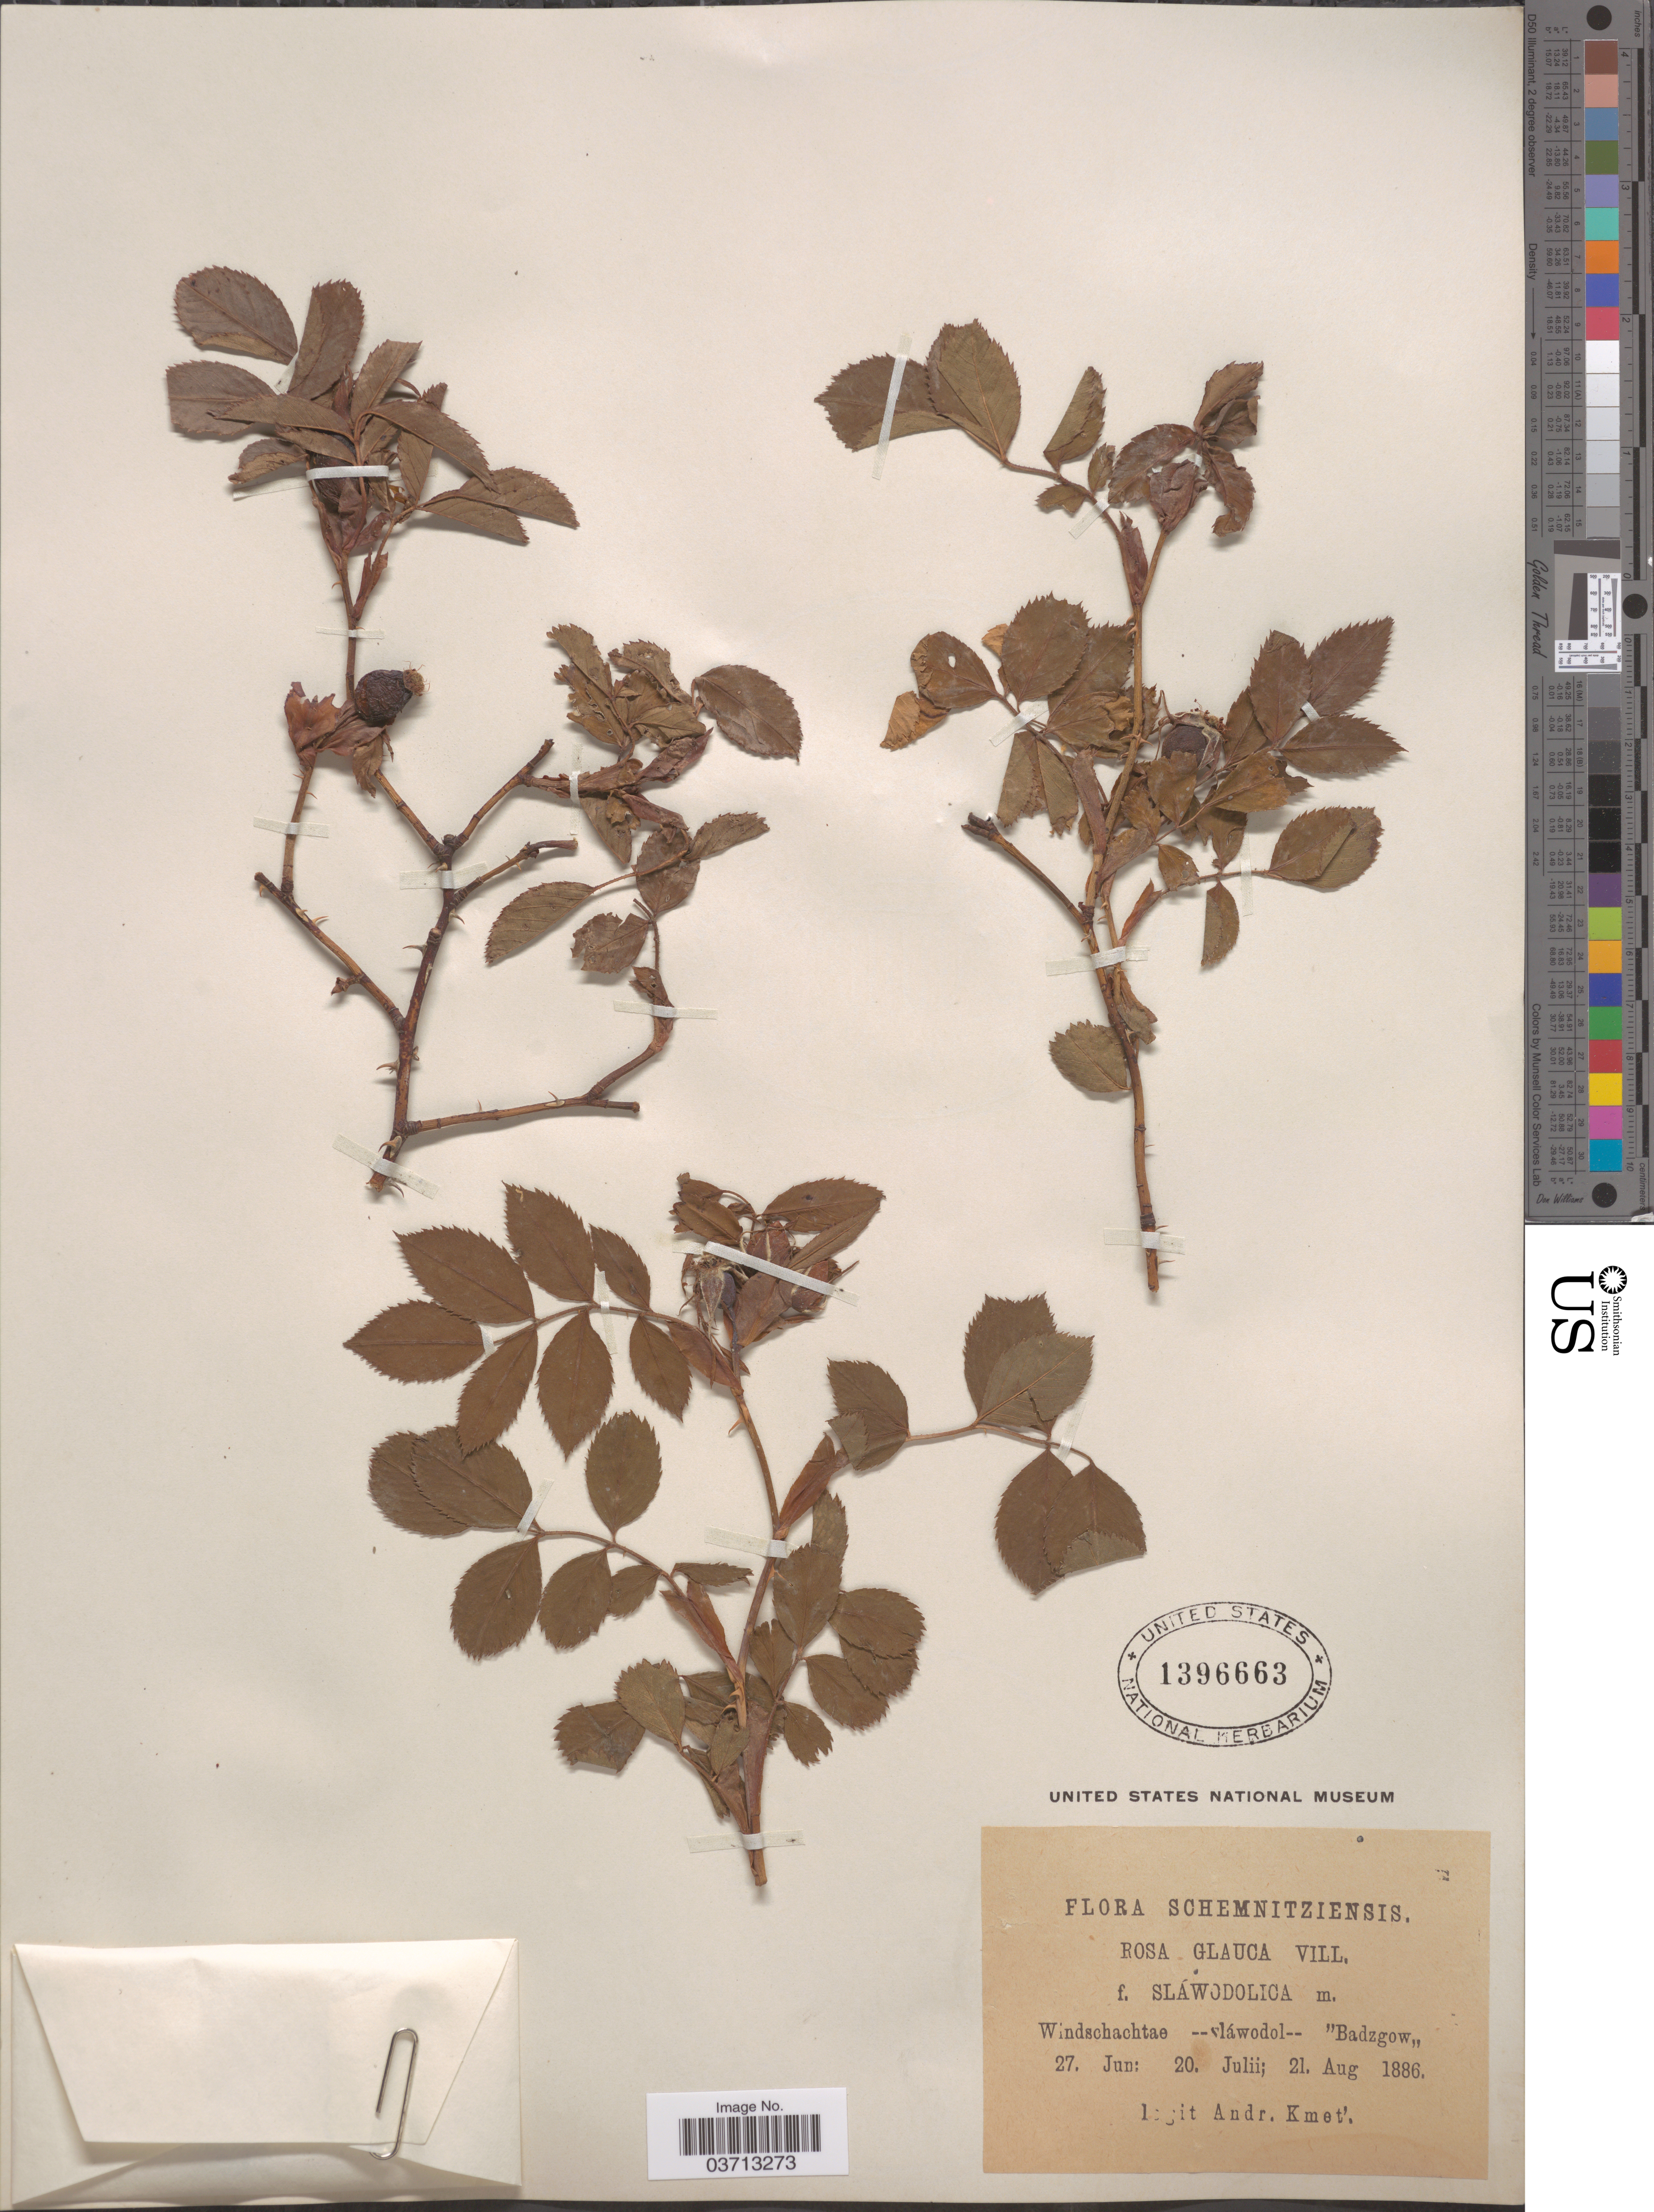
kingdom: Plantae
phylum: Tracheophyta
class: Magnoliopsida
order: Rosales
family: Rosaceae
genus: Rosa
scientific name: Rosa glauca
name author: Pourr.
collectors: A. Kmet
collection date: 1886-06-27/1886-08-21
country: Slovakia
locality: Schemnitziensis. Windschachtae -- [illegible text]láwodol-- "Badzgow".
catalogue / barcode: US 1396663